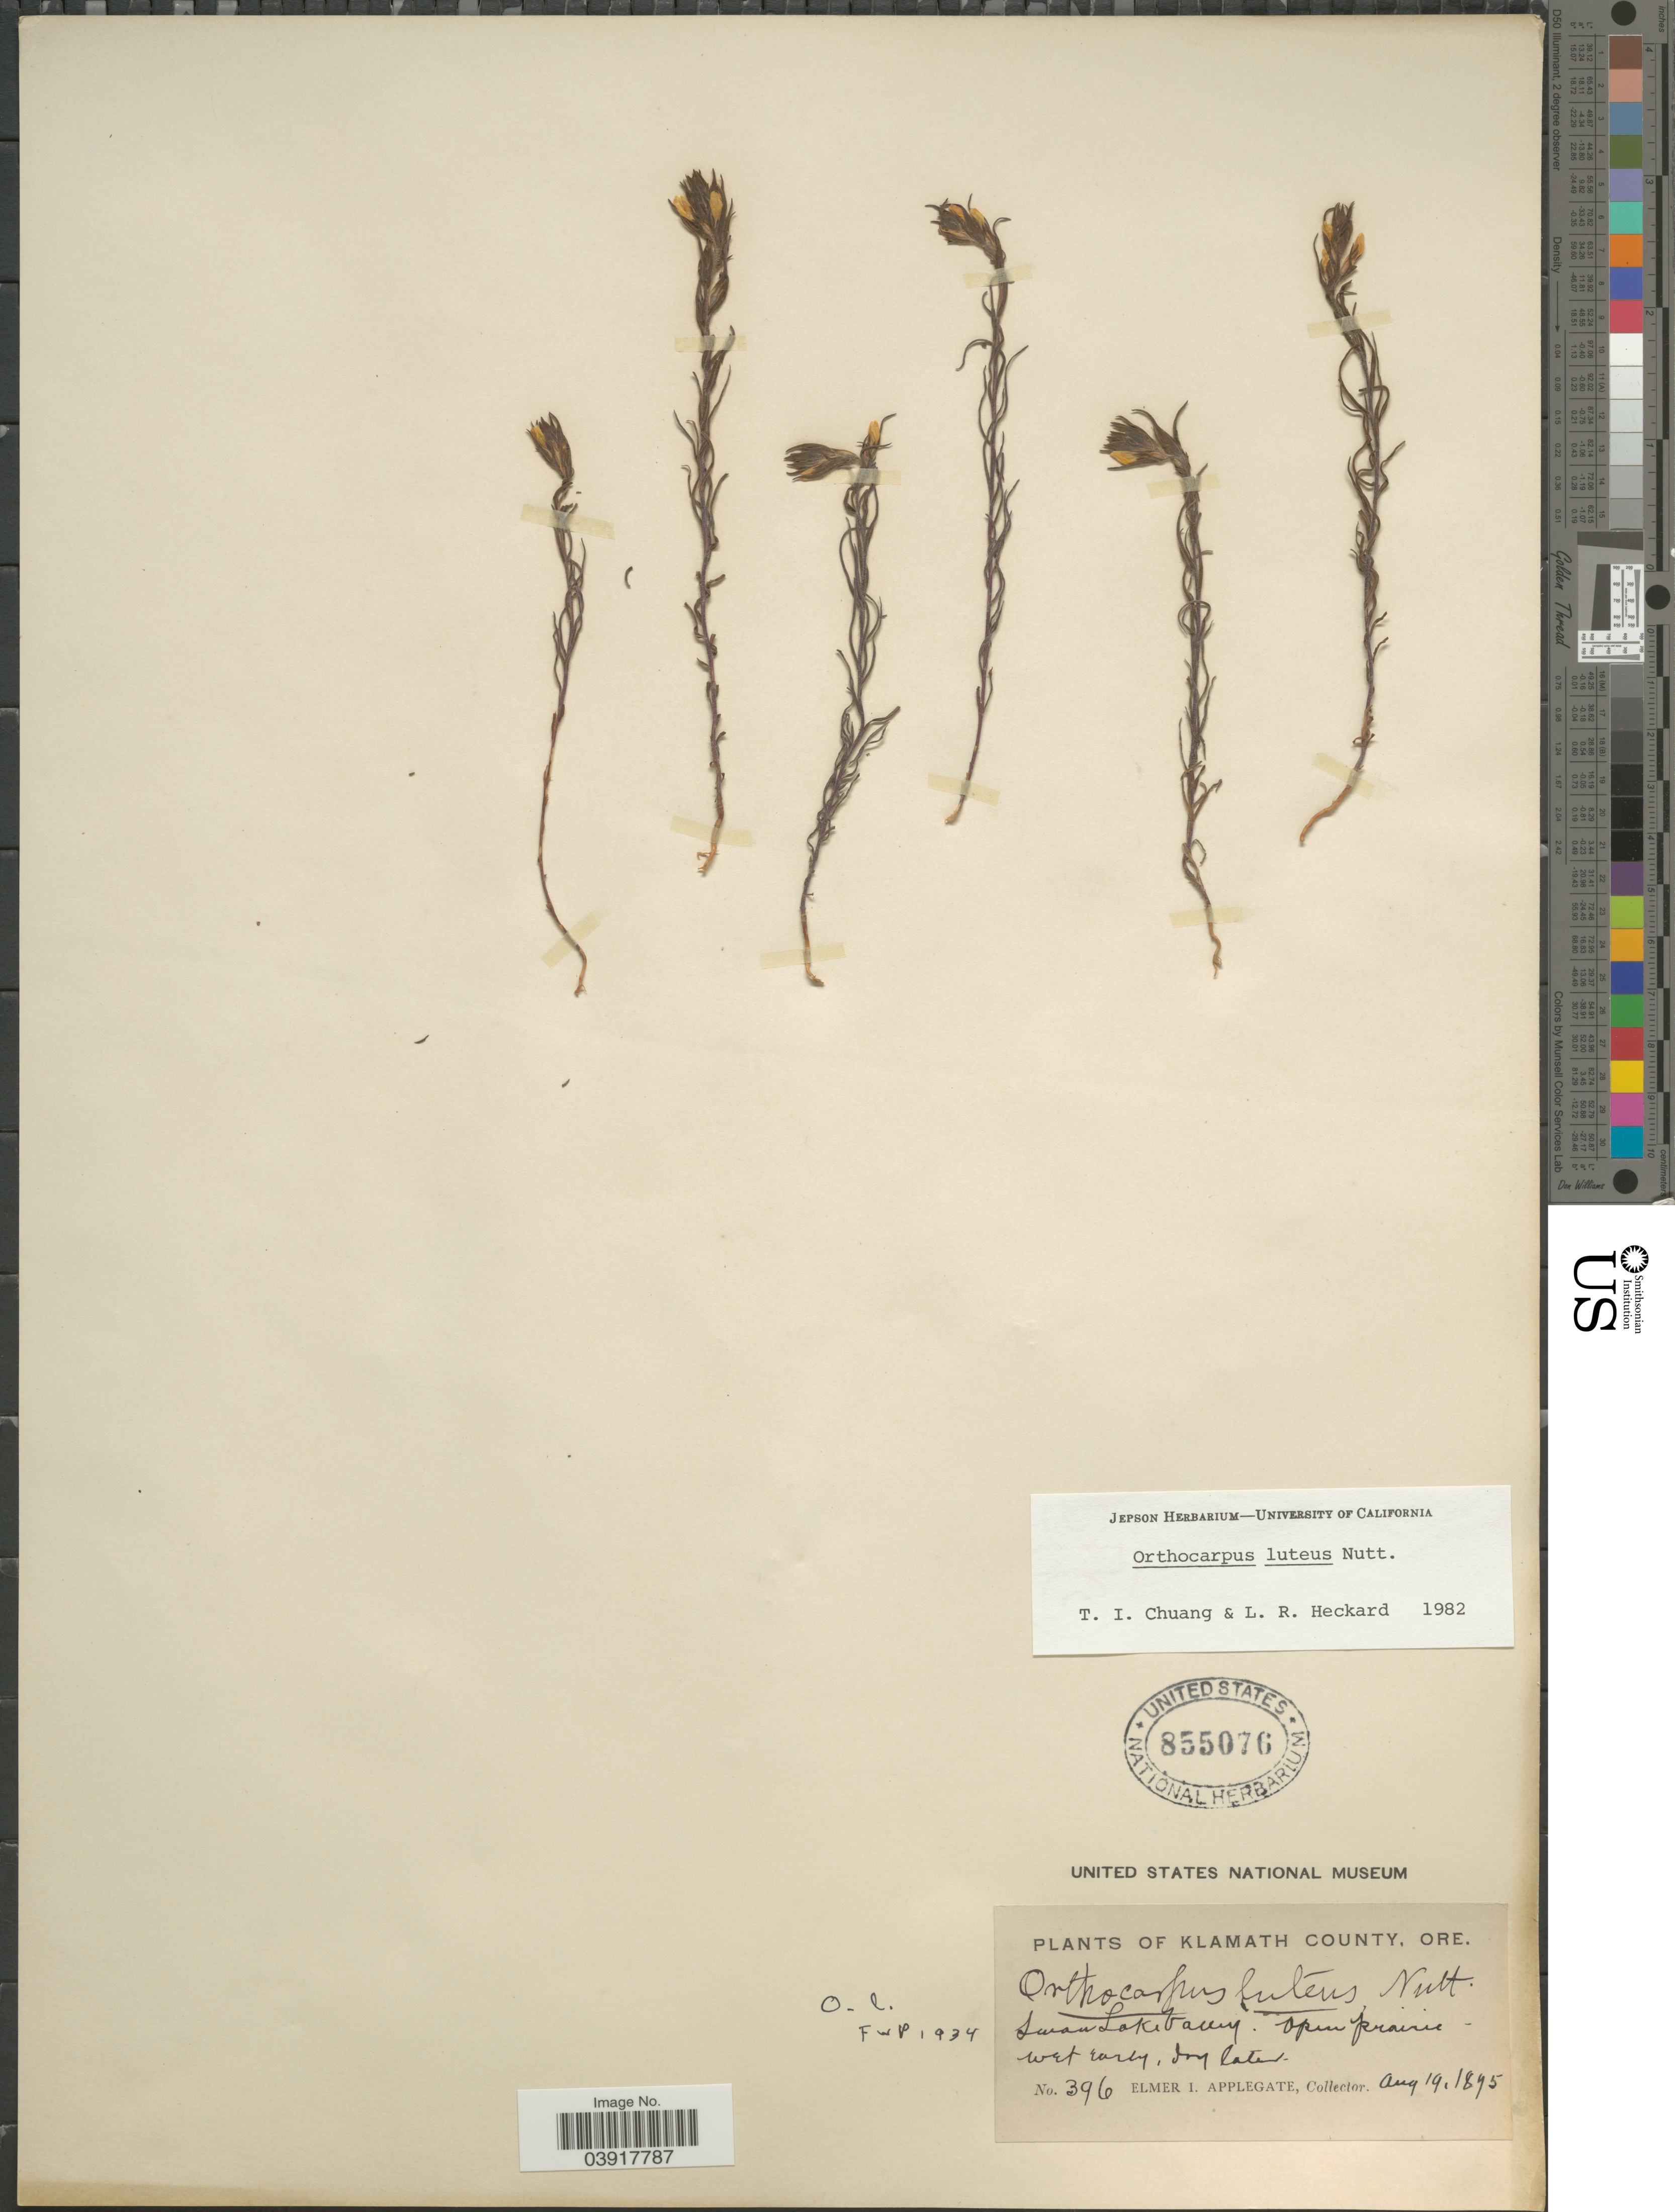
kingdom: Plantae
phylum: Tracheophyta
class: Magnoliopsida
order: Lamiales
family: Orobanchaceae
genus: Orthocarpus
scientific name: Orthocarpus luteus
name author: Nutt.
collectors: E. I. Applegate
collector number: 396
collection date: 1895-08-19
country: United States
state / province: Oregon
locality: Klamath County. Swan Lake Valley.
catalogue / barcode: US 855076